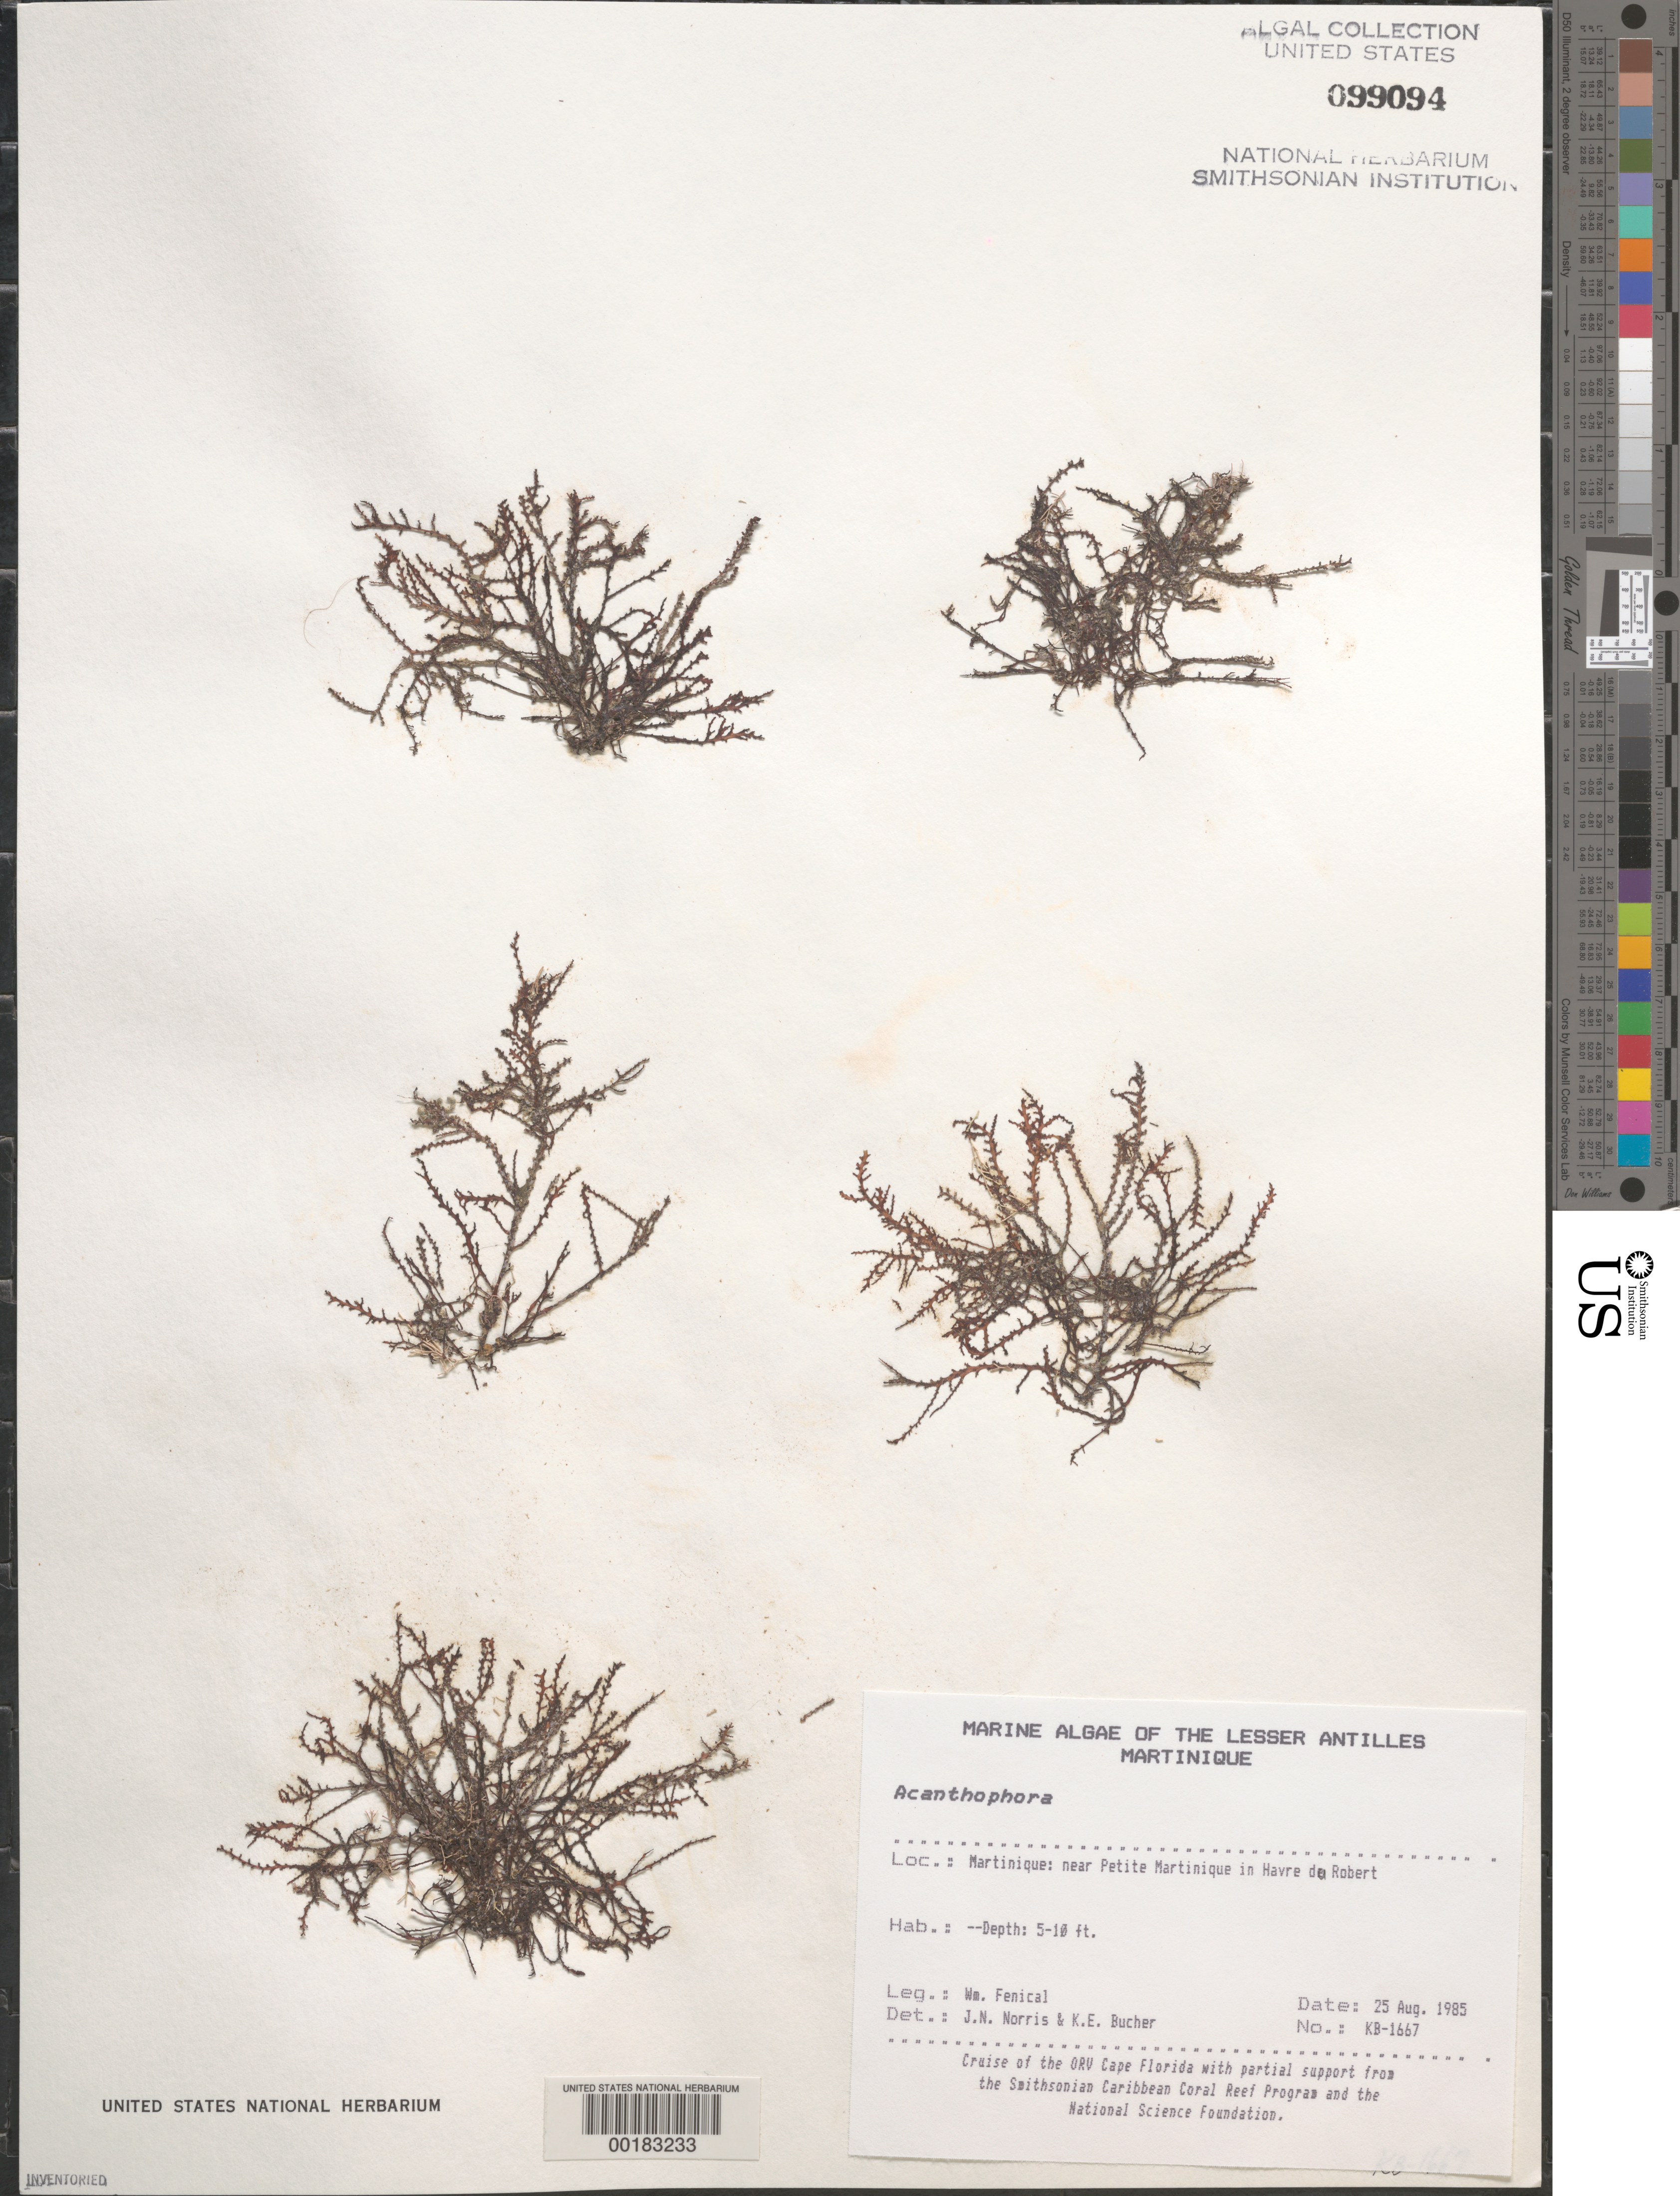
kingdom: Plantae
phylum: Rhodophyta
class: Florideophyceae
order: Ceramiales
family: Rhodomelaceae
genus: Acanthophora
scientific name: Acanthophora sp.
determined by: Norris, J. N.; Bucher, K. E.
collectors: W. Fenical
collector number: Kb-1667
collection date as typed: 25 Aug 1985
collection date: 1985-08-25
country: Martinique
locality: Near Petite Martinique, Havre du Robert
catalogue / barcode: US 99094